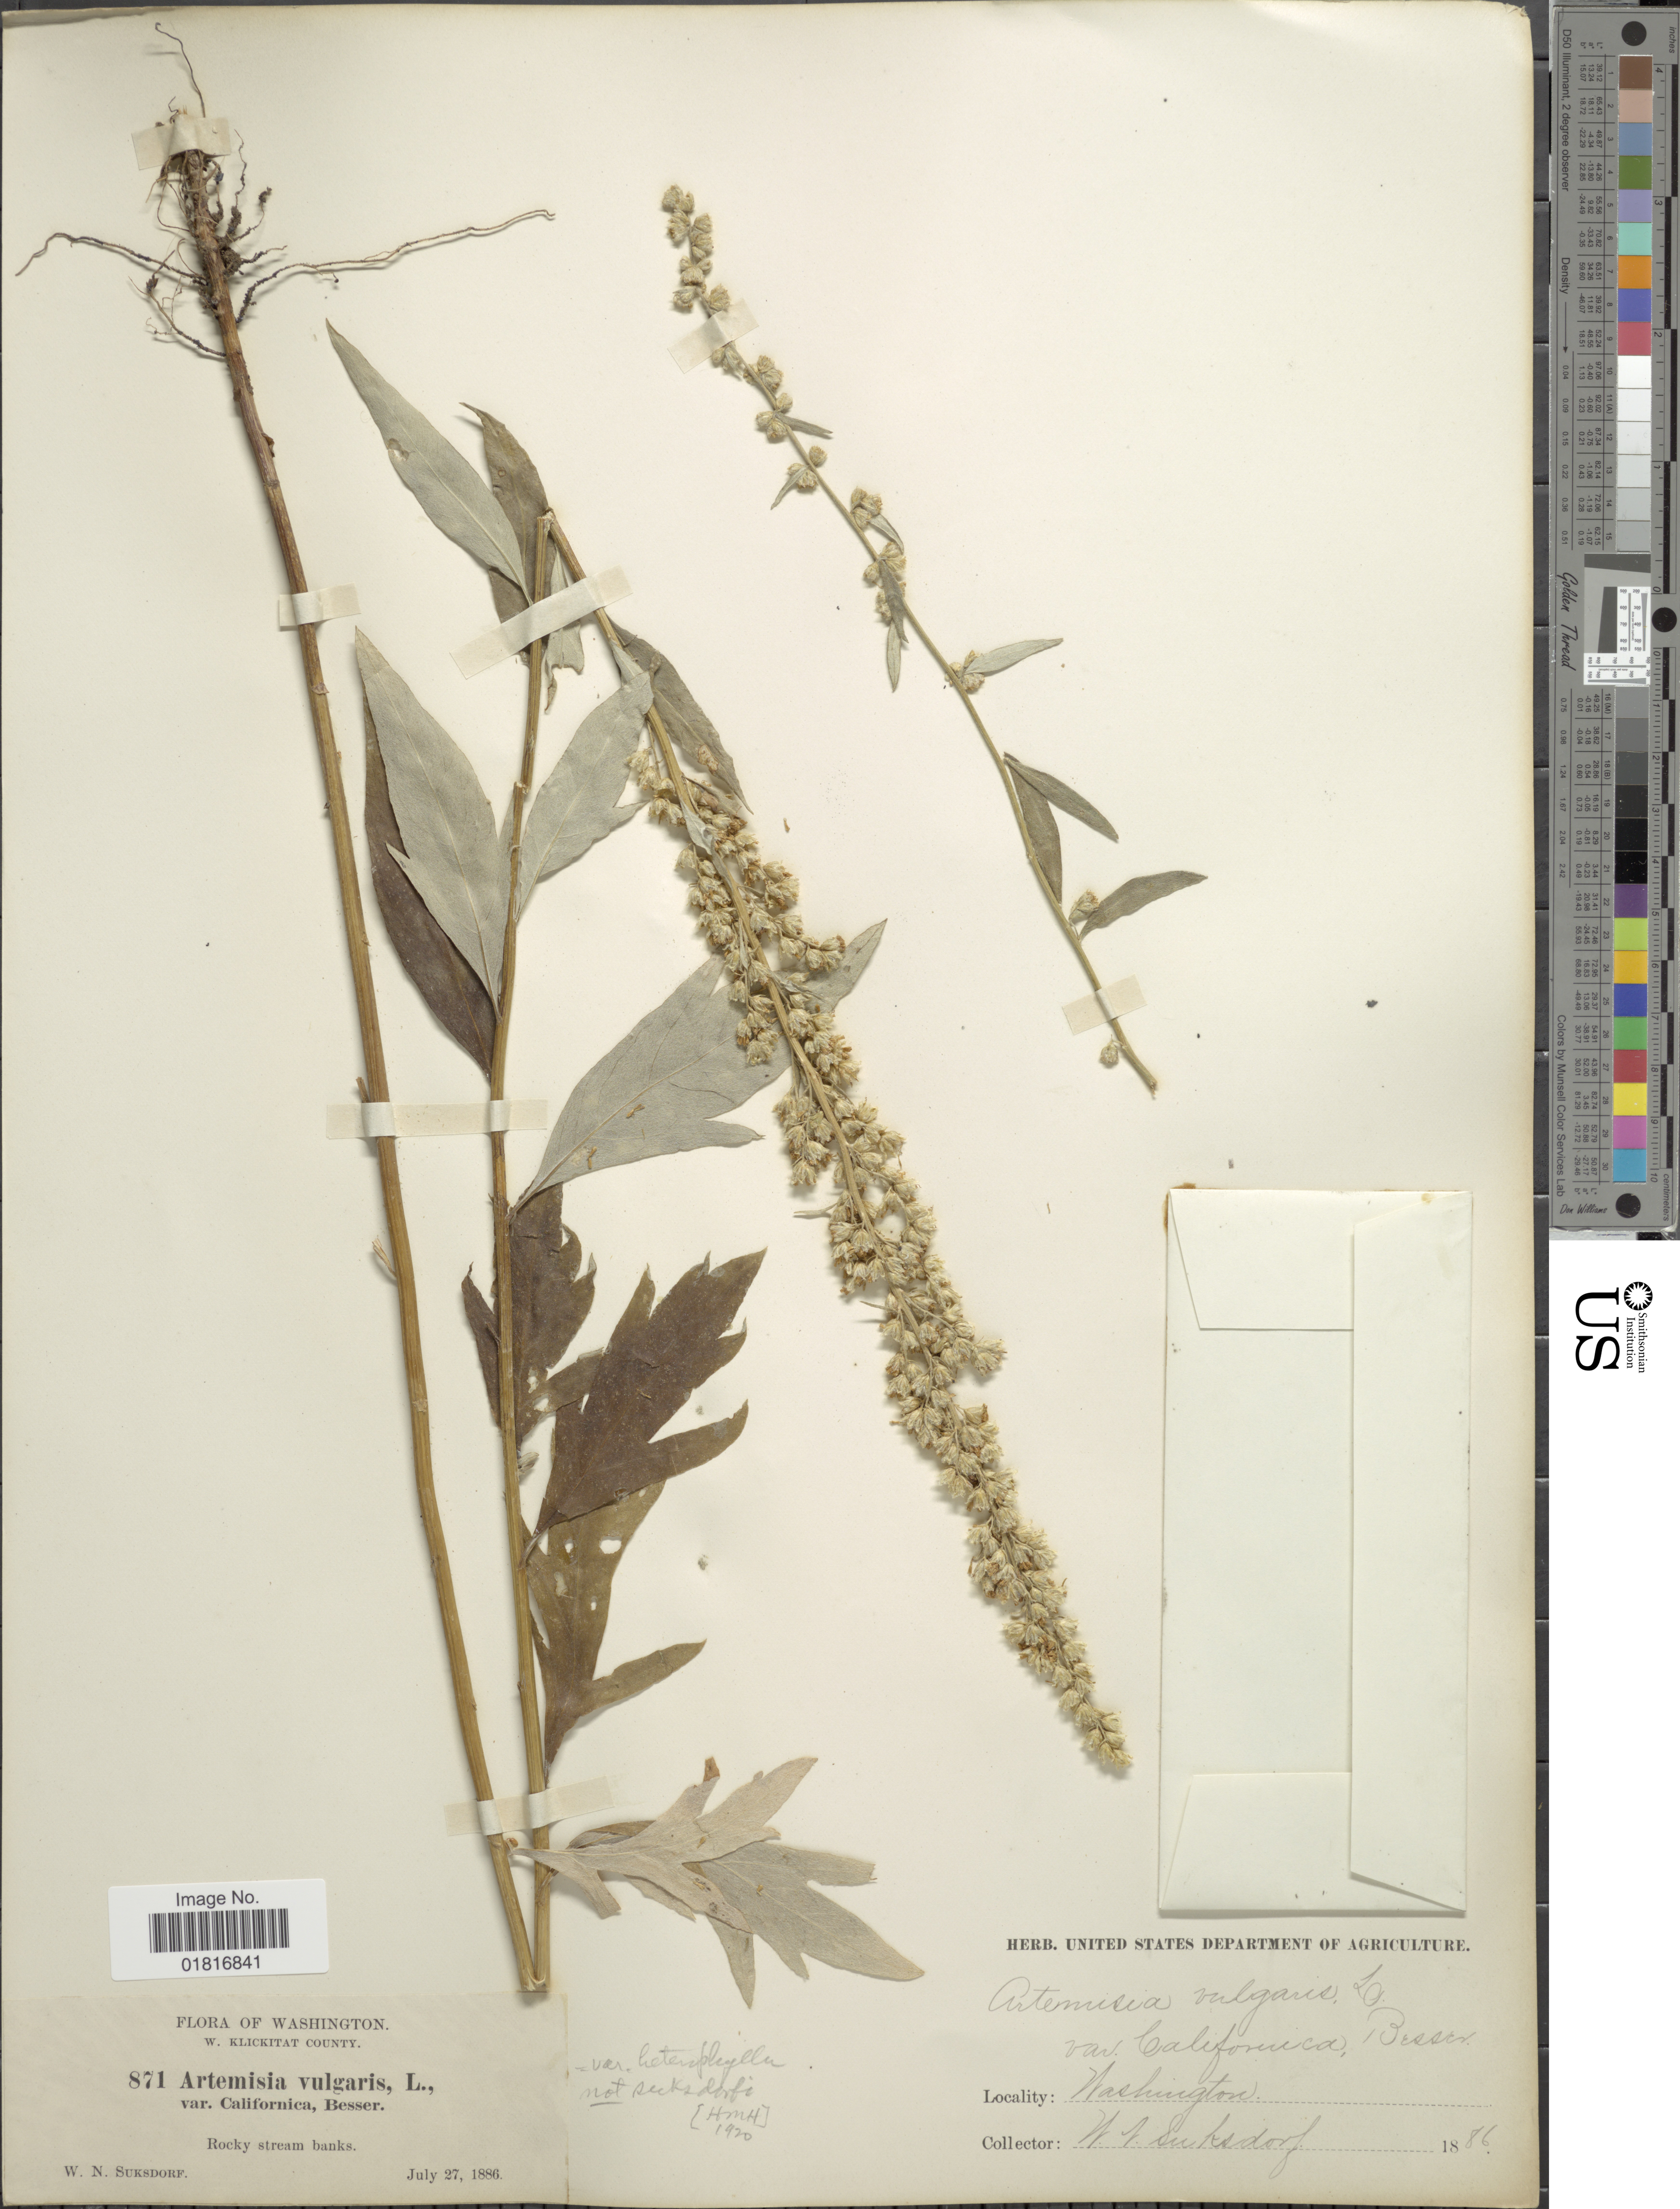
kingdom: Plantae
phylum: Tracheophyta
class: Magnoliopsida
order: Asterales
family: Asteraceae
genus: Artemisia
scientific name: Artemisia suksdorfii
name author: Piper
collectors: W. N. Suksdorf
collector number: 871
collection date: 1886-07-27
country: United States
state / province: Washington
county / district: Klickitat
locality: W. Klickitat County, Rocky stream banks